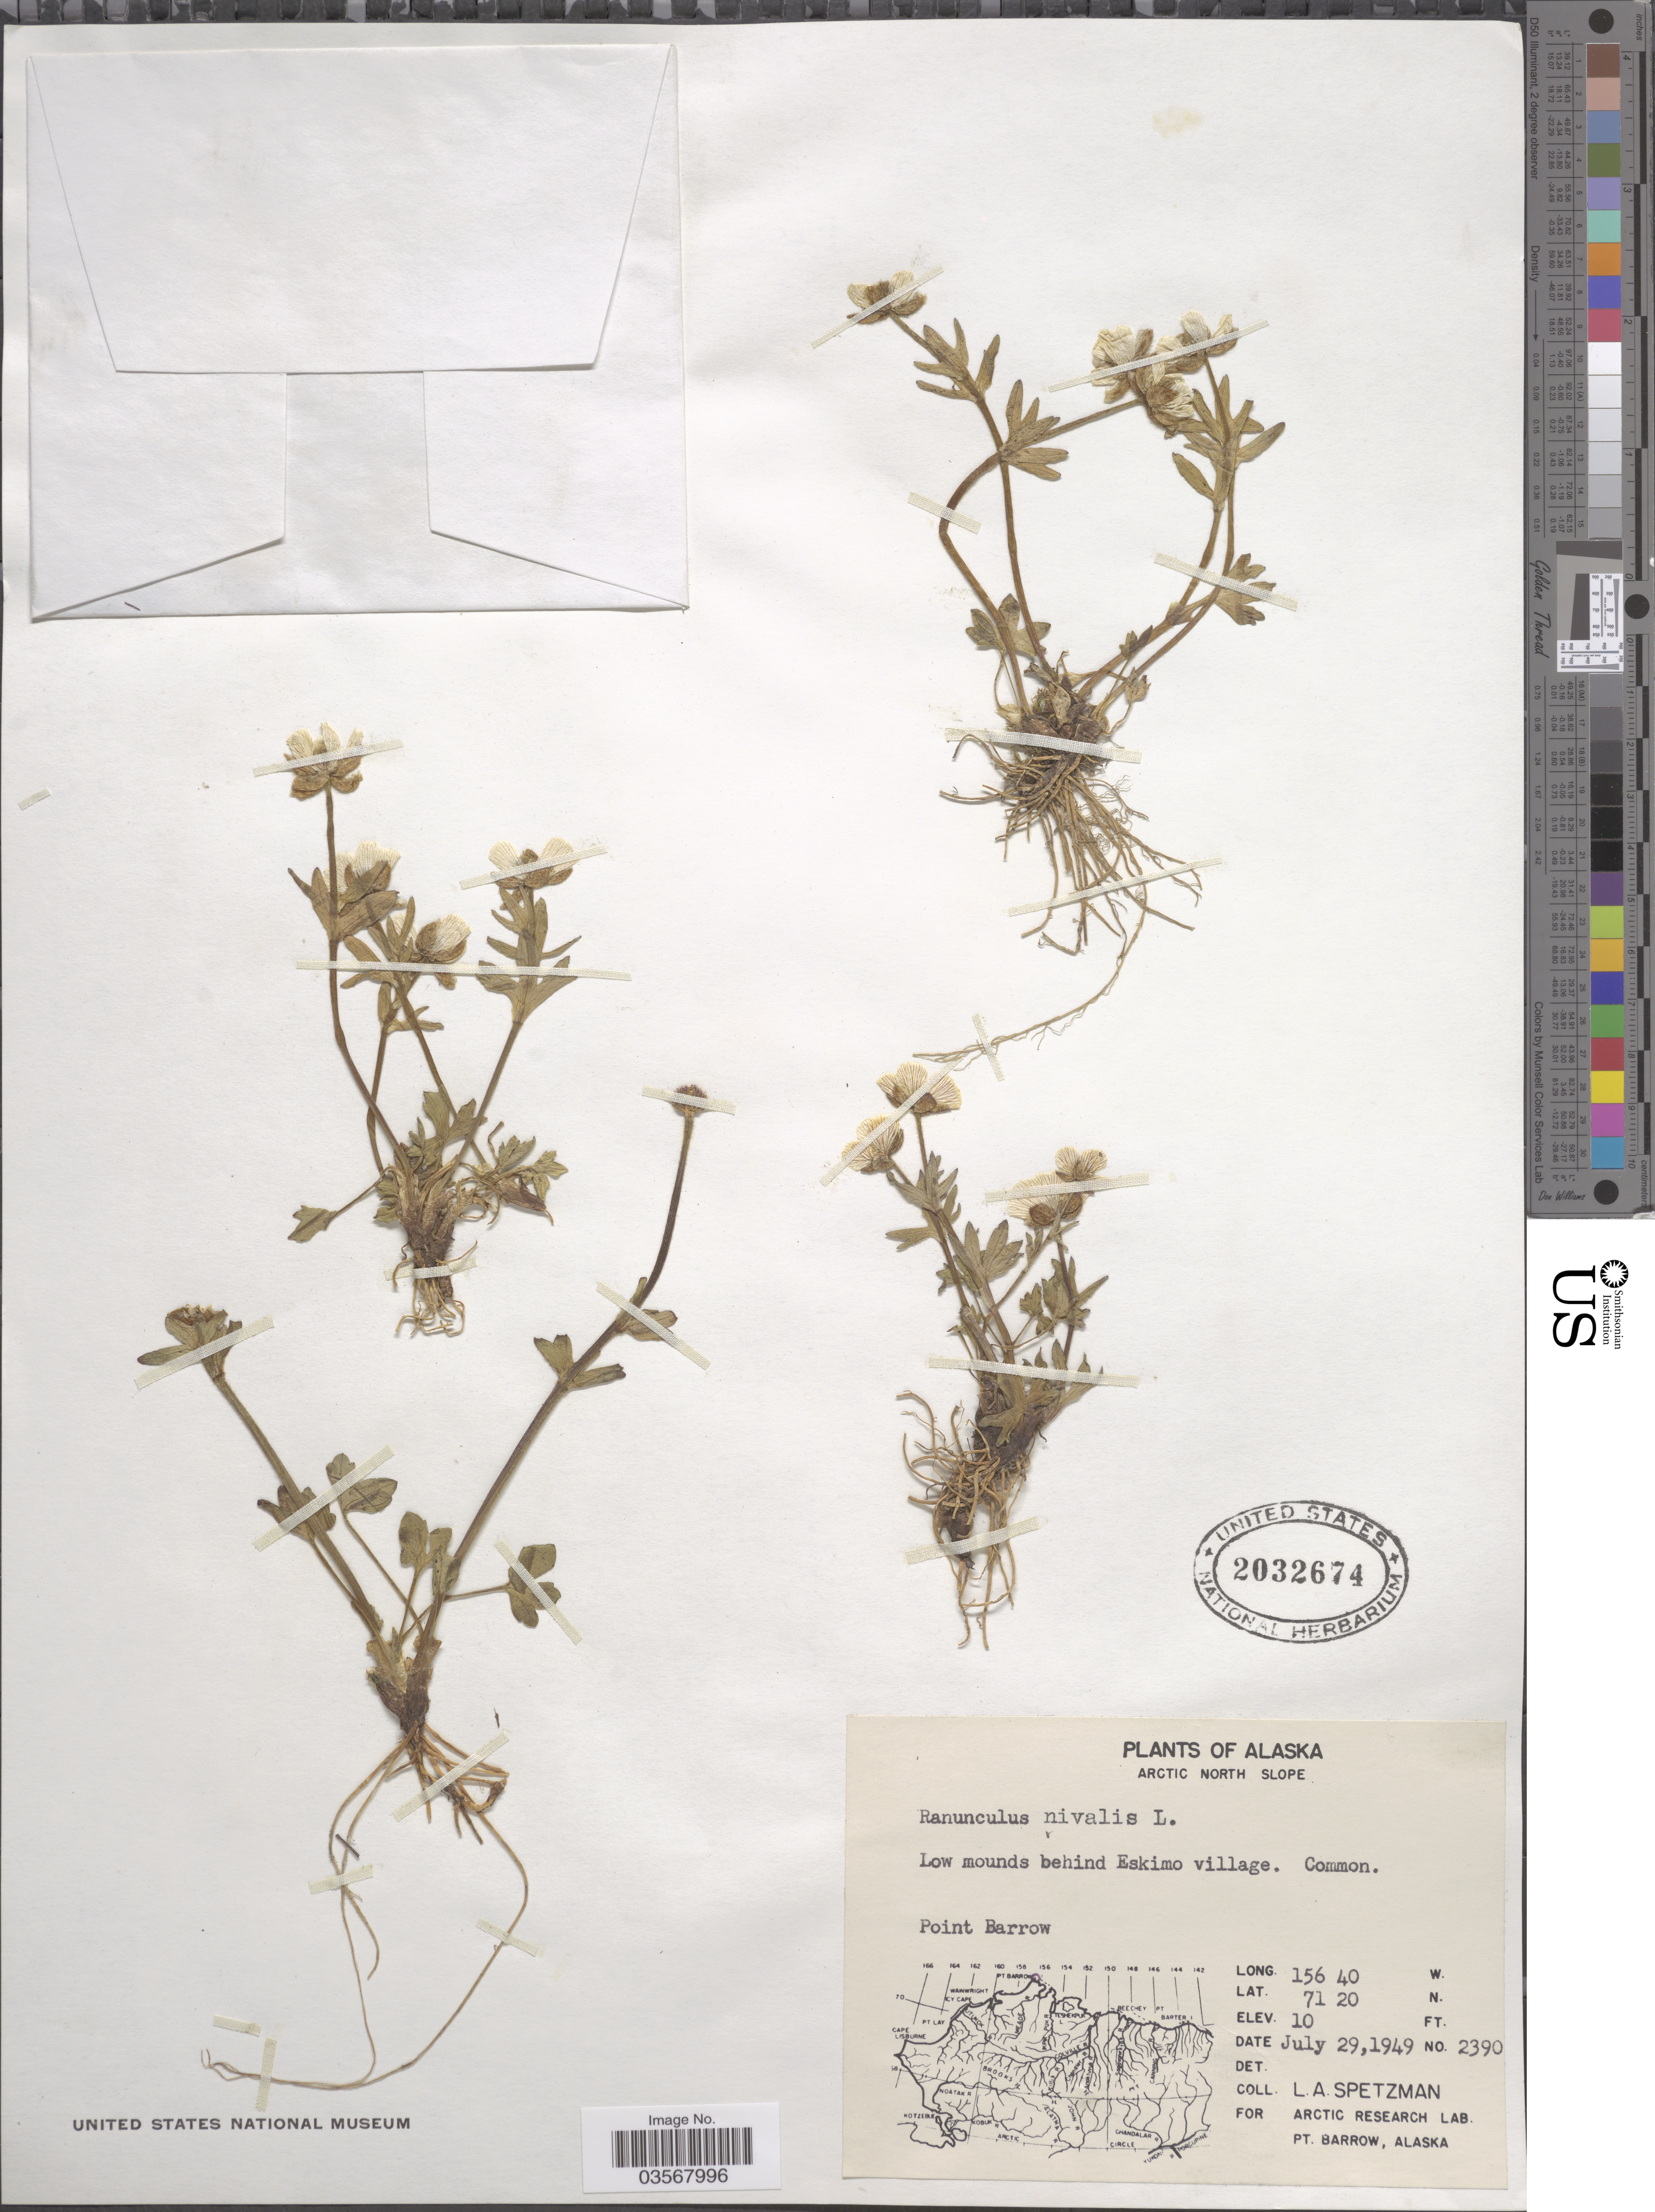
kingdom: Plantae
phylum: Tracheophyta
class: Magnoliopsida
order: Ranunculales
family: Ranunculaceae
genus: Ranunculus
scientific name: Ranunculus nivalis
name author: L.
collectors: L. Spetzman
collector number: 2390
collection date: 1949-07-29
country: United States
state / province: Alaska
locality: Arctic North Slope. Low mounds behind Eskimo village. Common. Point Barrow.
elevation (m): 3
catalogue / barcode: US 2032674